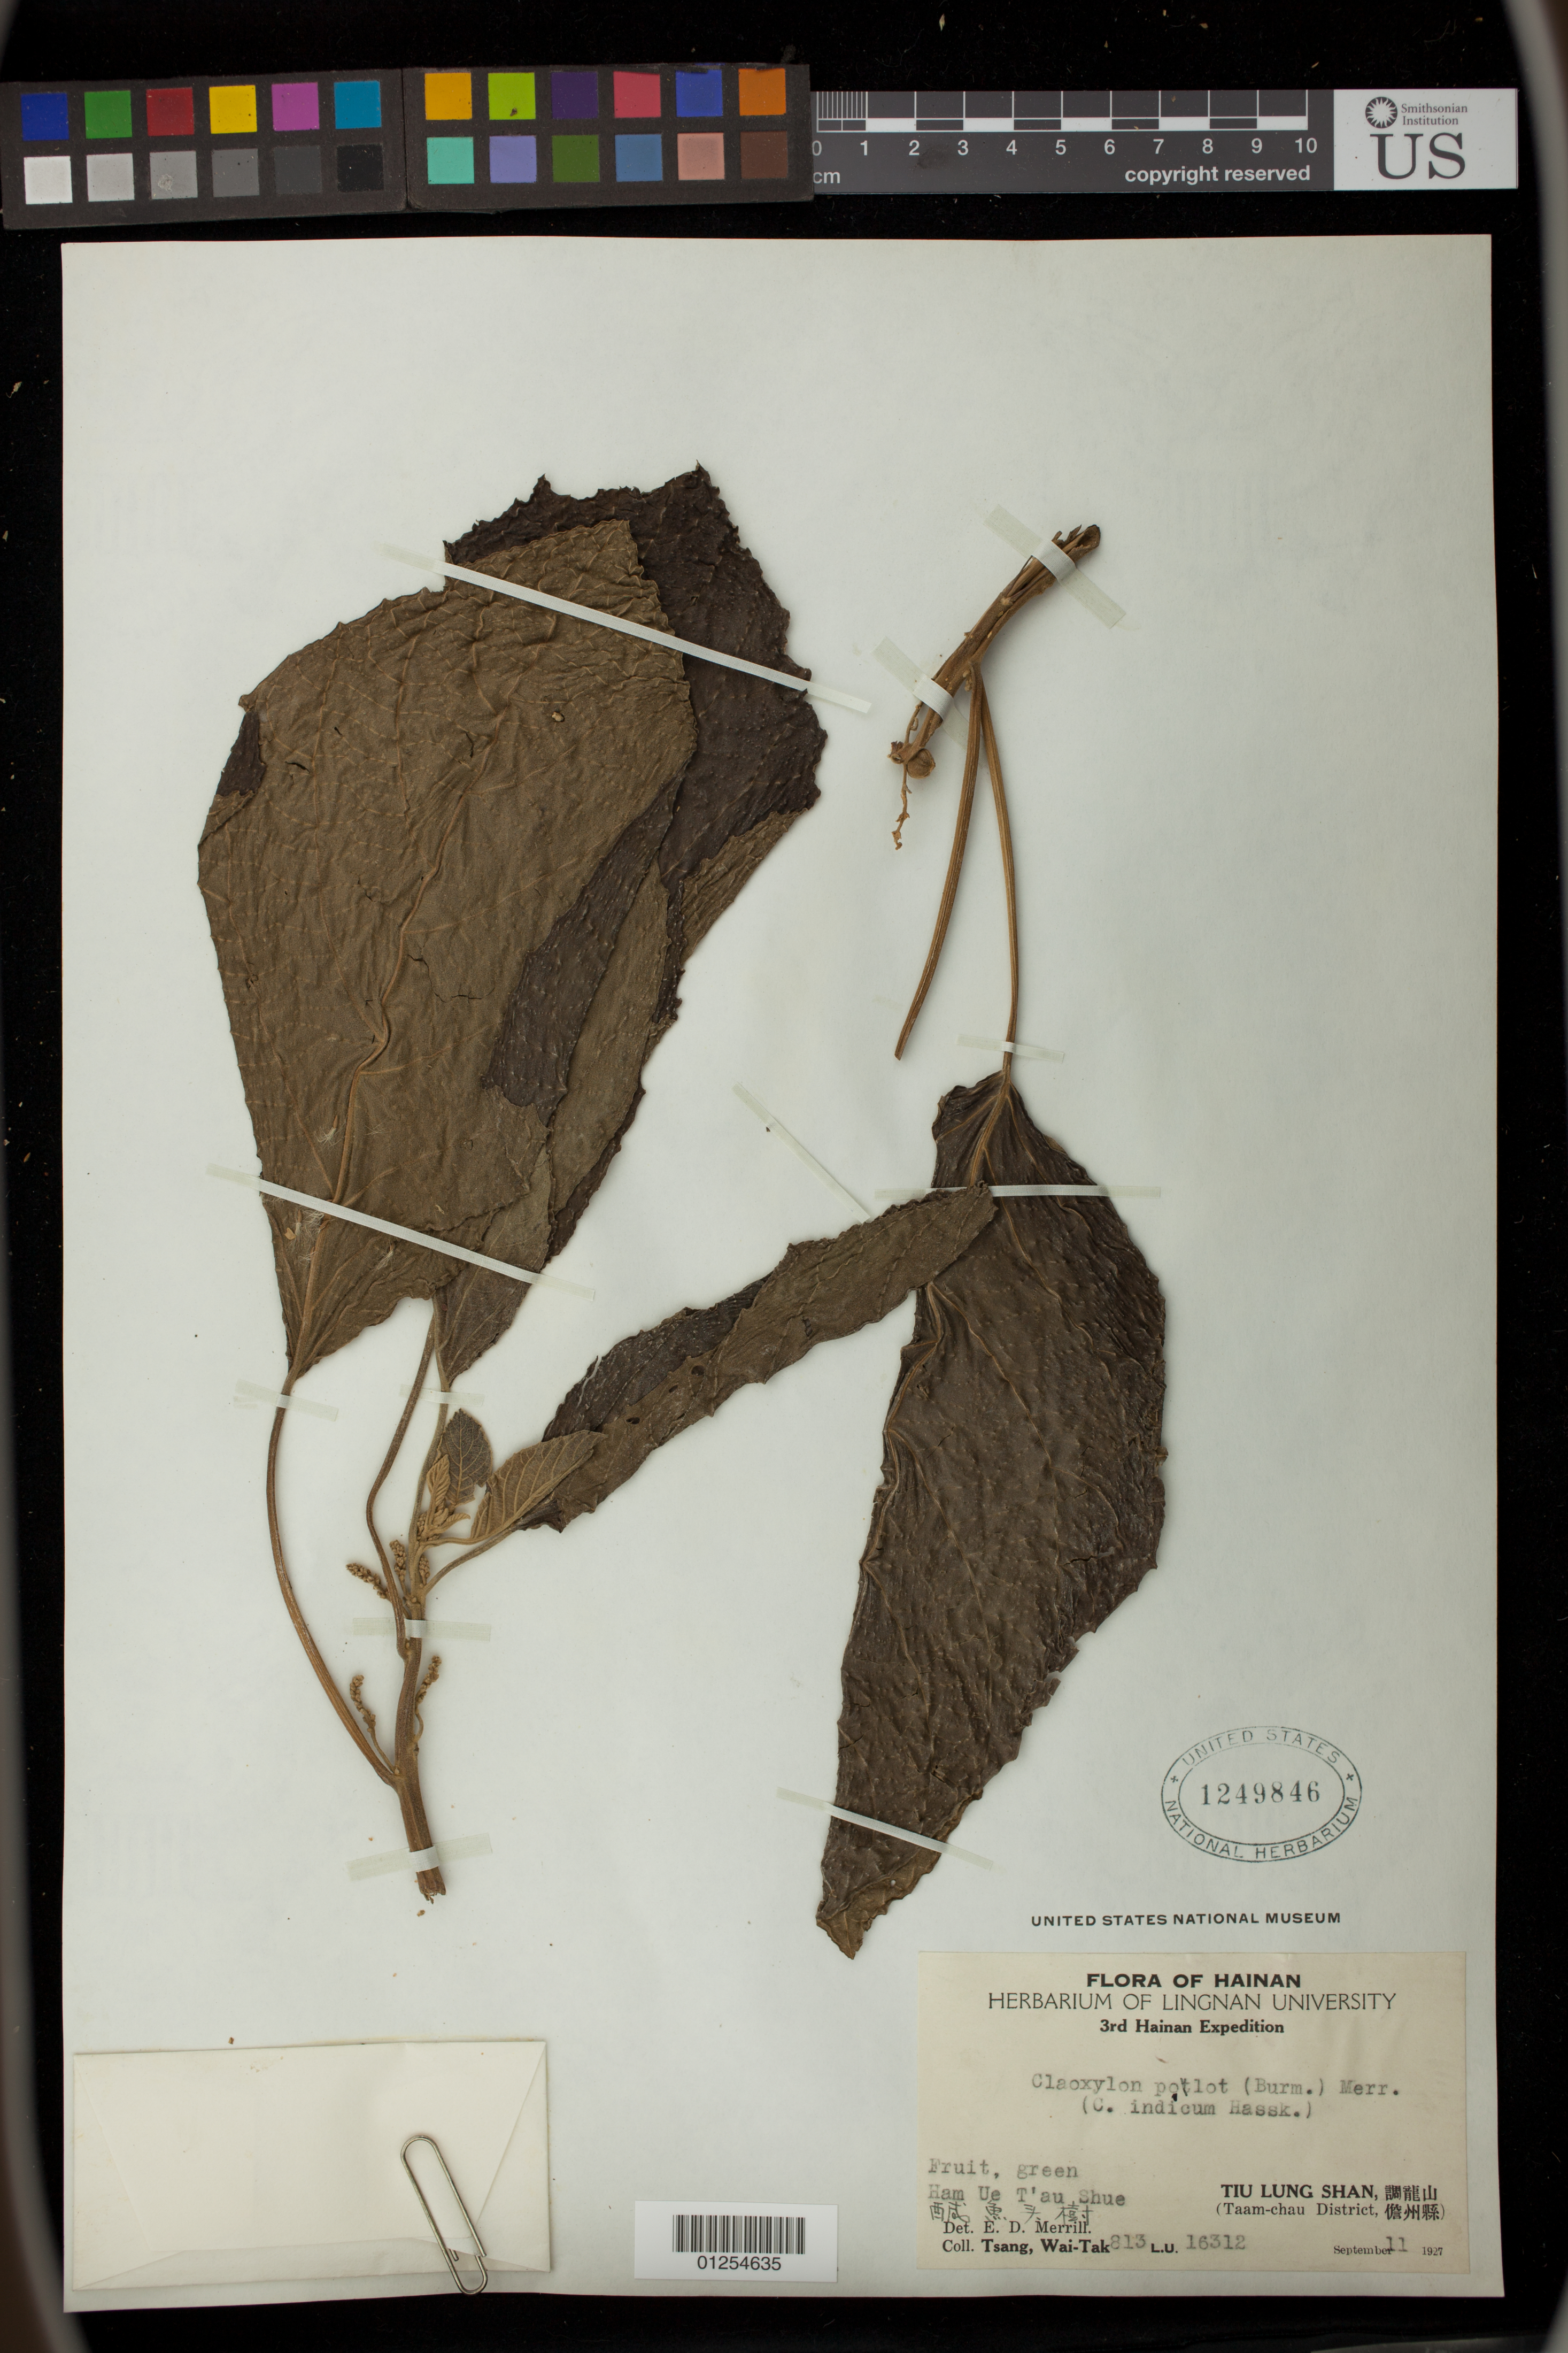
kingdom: Plantae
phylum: Tracheophyta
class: Magnoliopsida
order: Malpighiales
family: Euphorbiaceae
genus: Claoxylon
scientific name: Claoxylon polot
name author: (Burm. f.) Merr.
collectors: W. T. Tsang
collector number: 813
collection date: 1927-09-11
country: China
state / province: Hainan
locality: Tiu Lung Shan (Taam-chau District. Ham Ue T'au Shue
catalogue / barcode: US 1249846